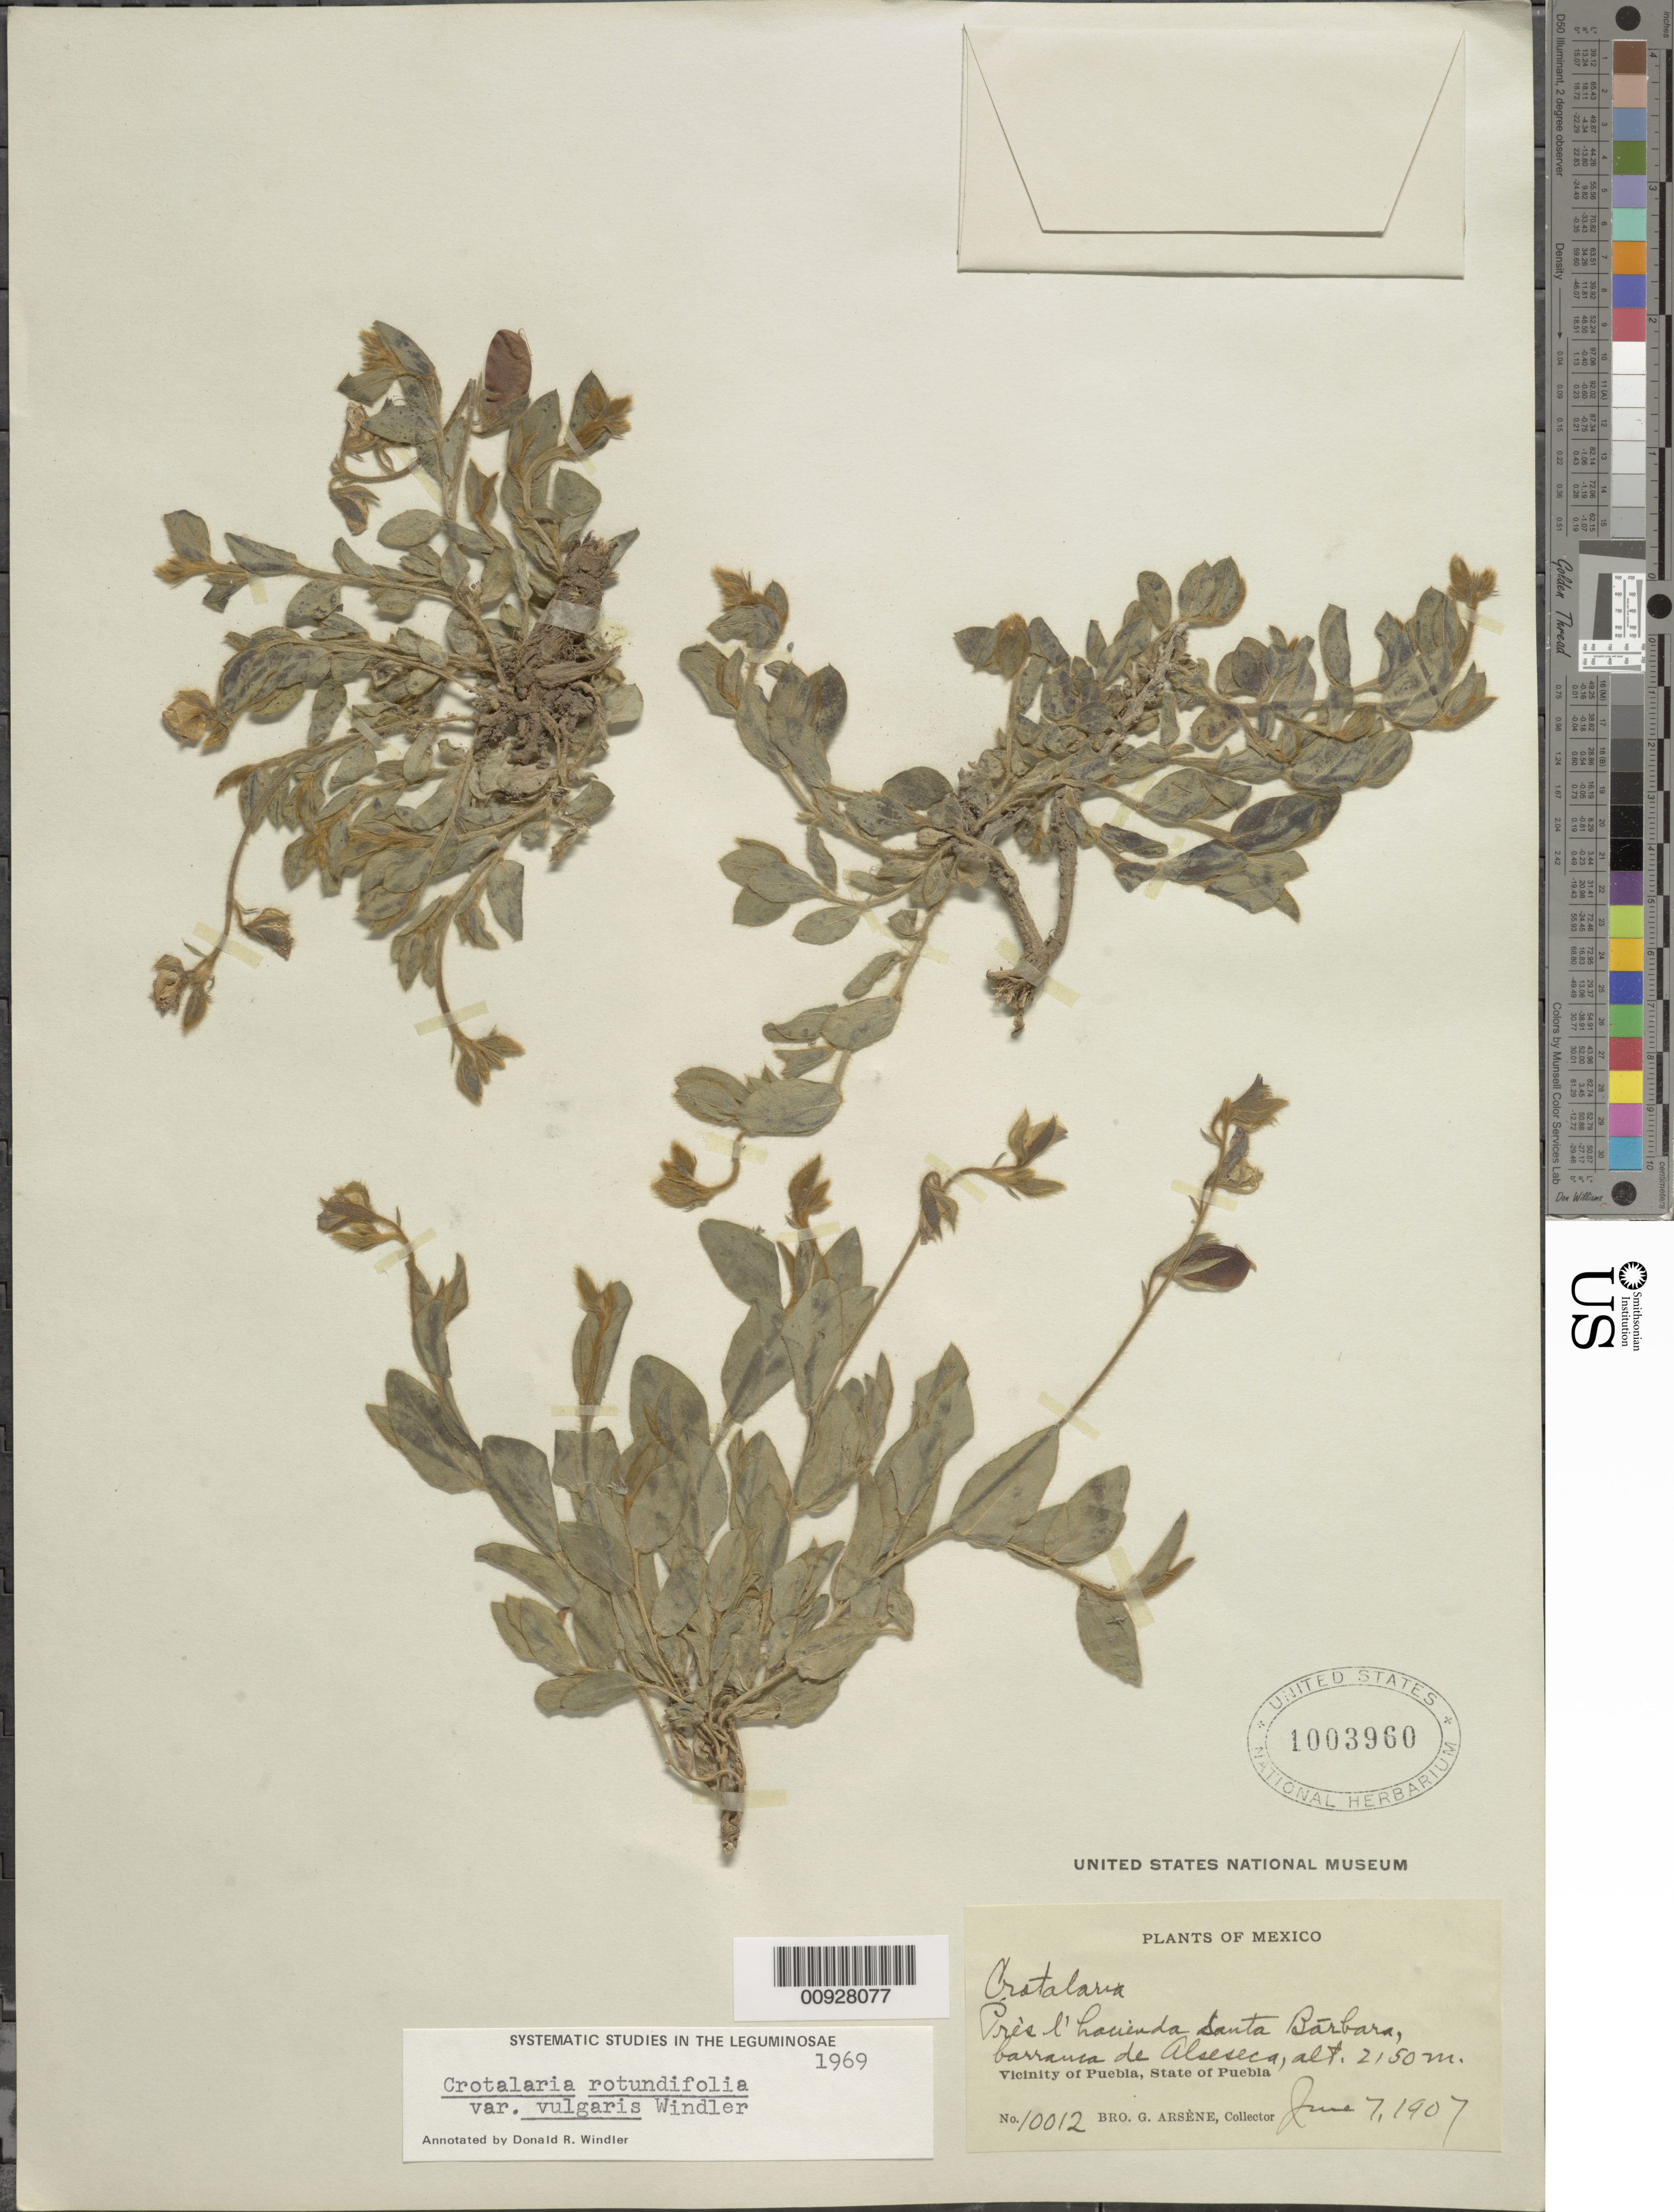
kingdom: Plantae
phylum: Tracheophyta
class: Magnoliopsida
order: Fabales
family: Fabaceae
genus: Crotalaria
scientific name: Crotalaria rotundifolia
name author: Walter ex J.F. Gmel.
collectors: Bro. G. Arsène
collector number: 10012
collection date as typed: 07 Jun 1907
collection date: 1907-06-07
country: Mexico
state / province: Puebla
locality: Près l'hacienda Santa Bárbara, Barranca de Alseseca. Vicinity of Puebla, State of Puebla.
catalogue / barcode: US 1003960